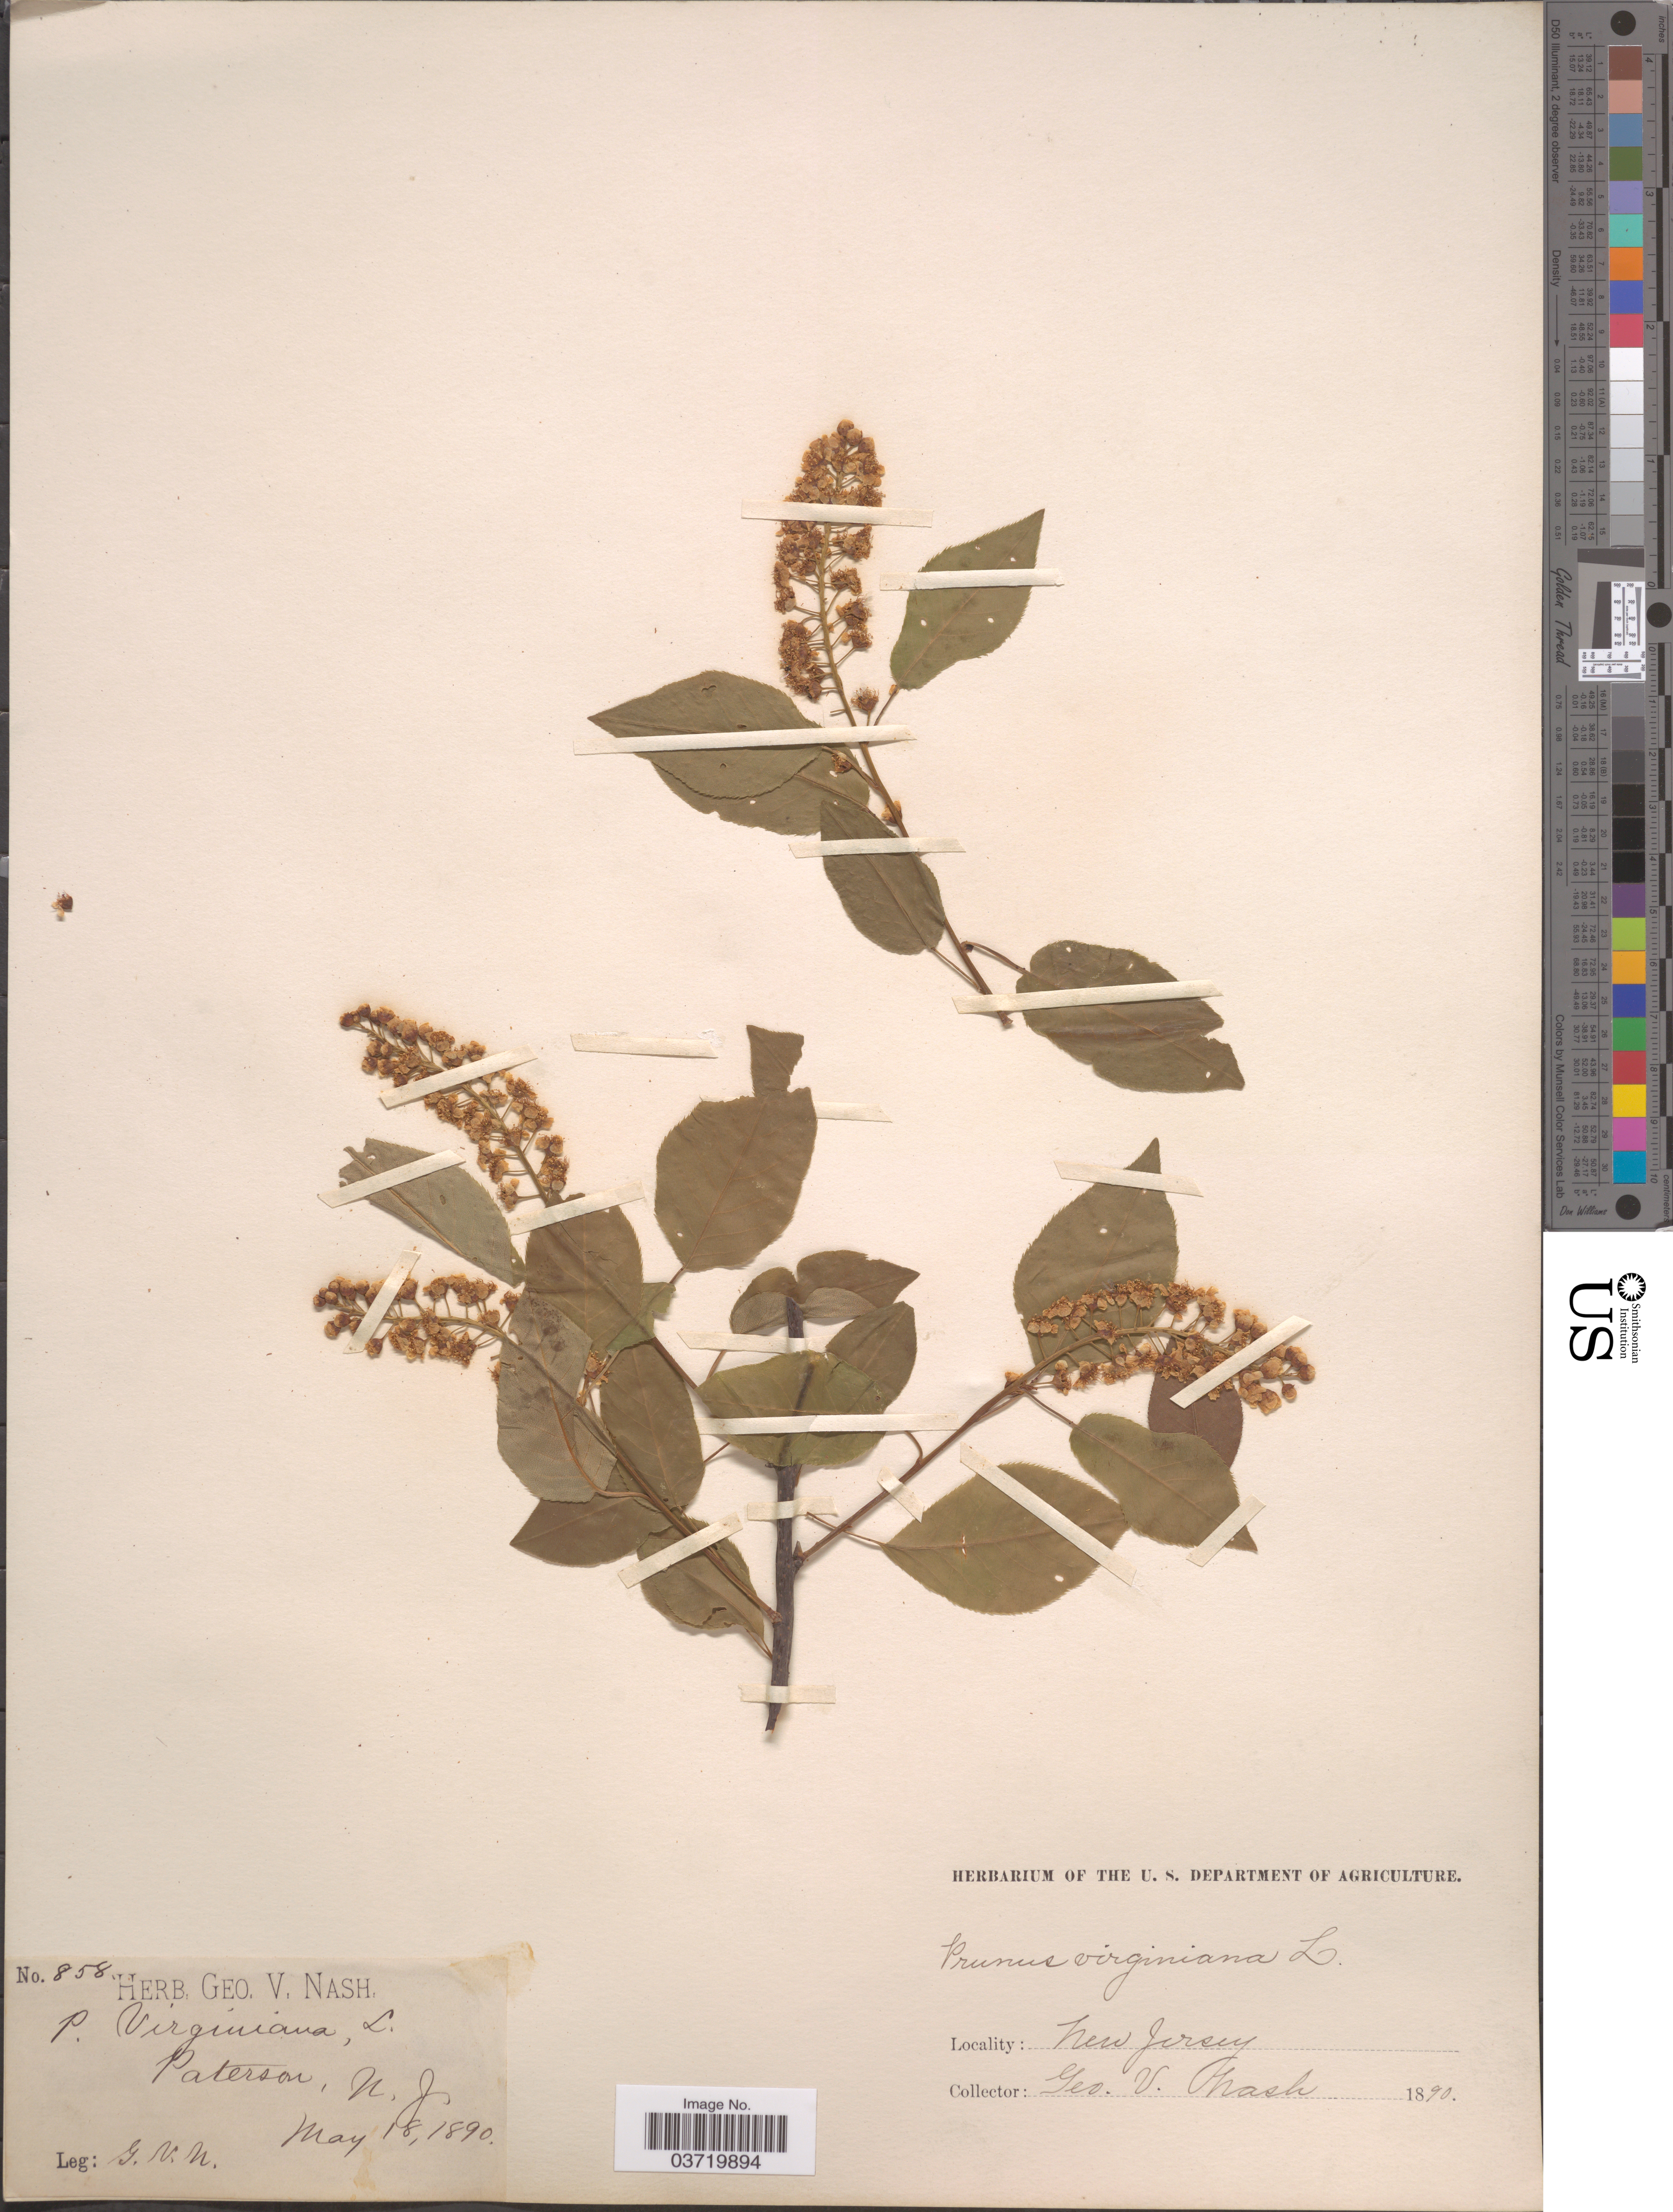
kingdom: Plantae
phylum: Tracheophyta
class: Magnoliopsida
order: Rosales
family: Rosaceae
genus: Prunus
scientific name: Prunus virginiana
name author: L.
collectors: G. V. Nash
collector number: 858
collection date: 1890-05-18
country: United States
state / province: New Jersey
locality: Paterson.